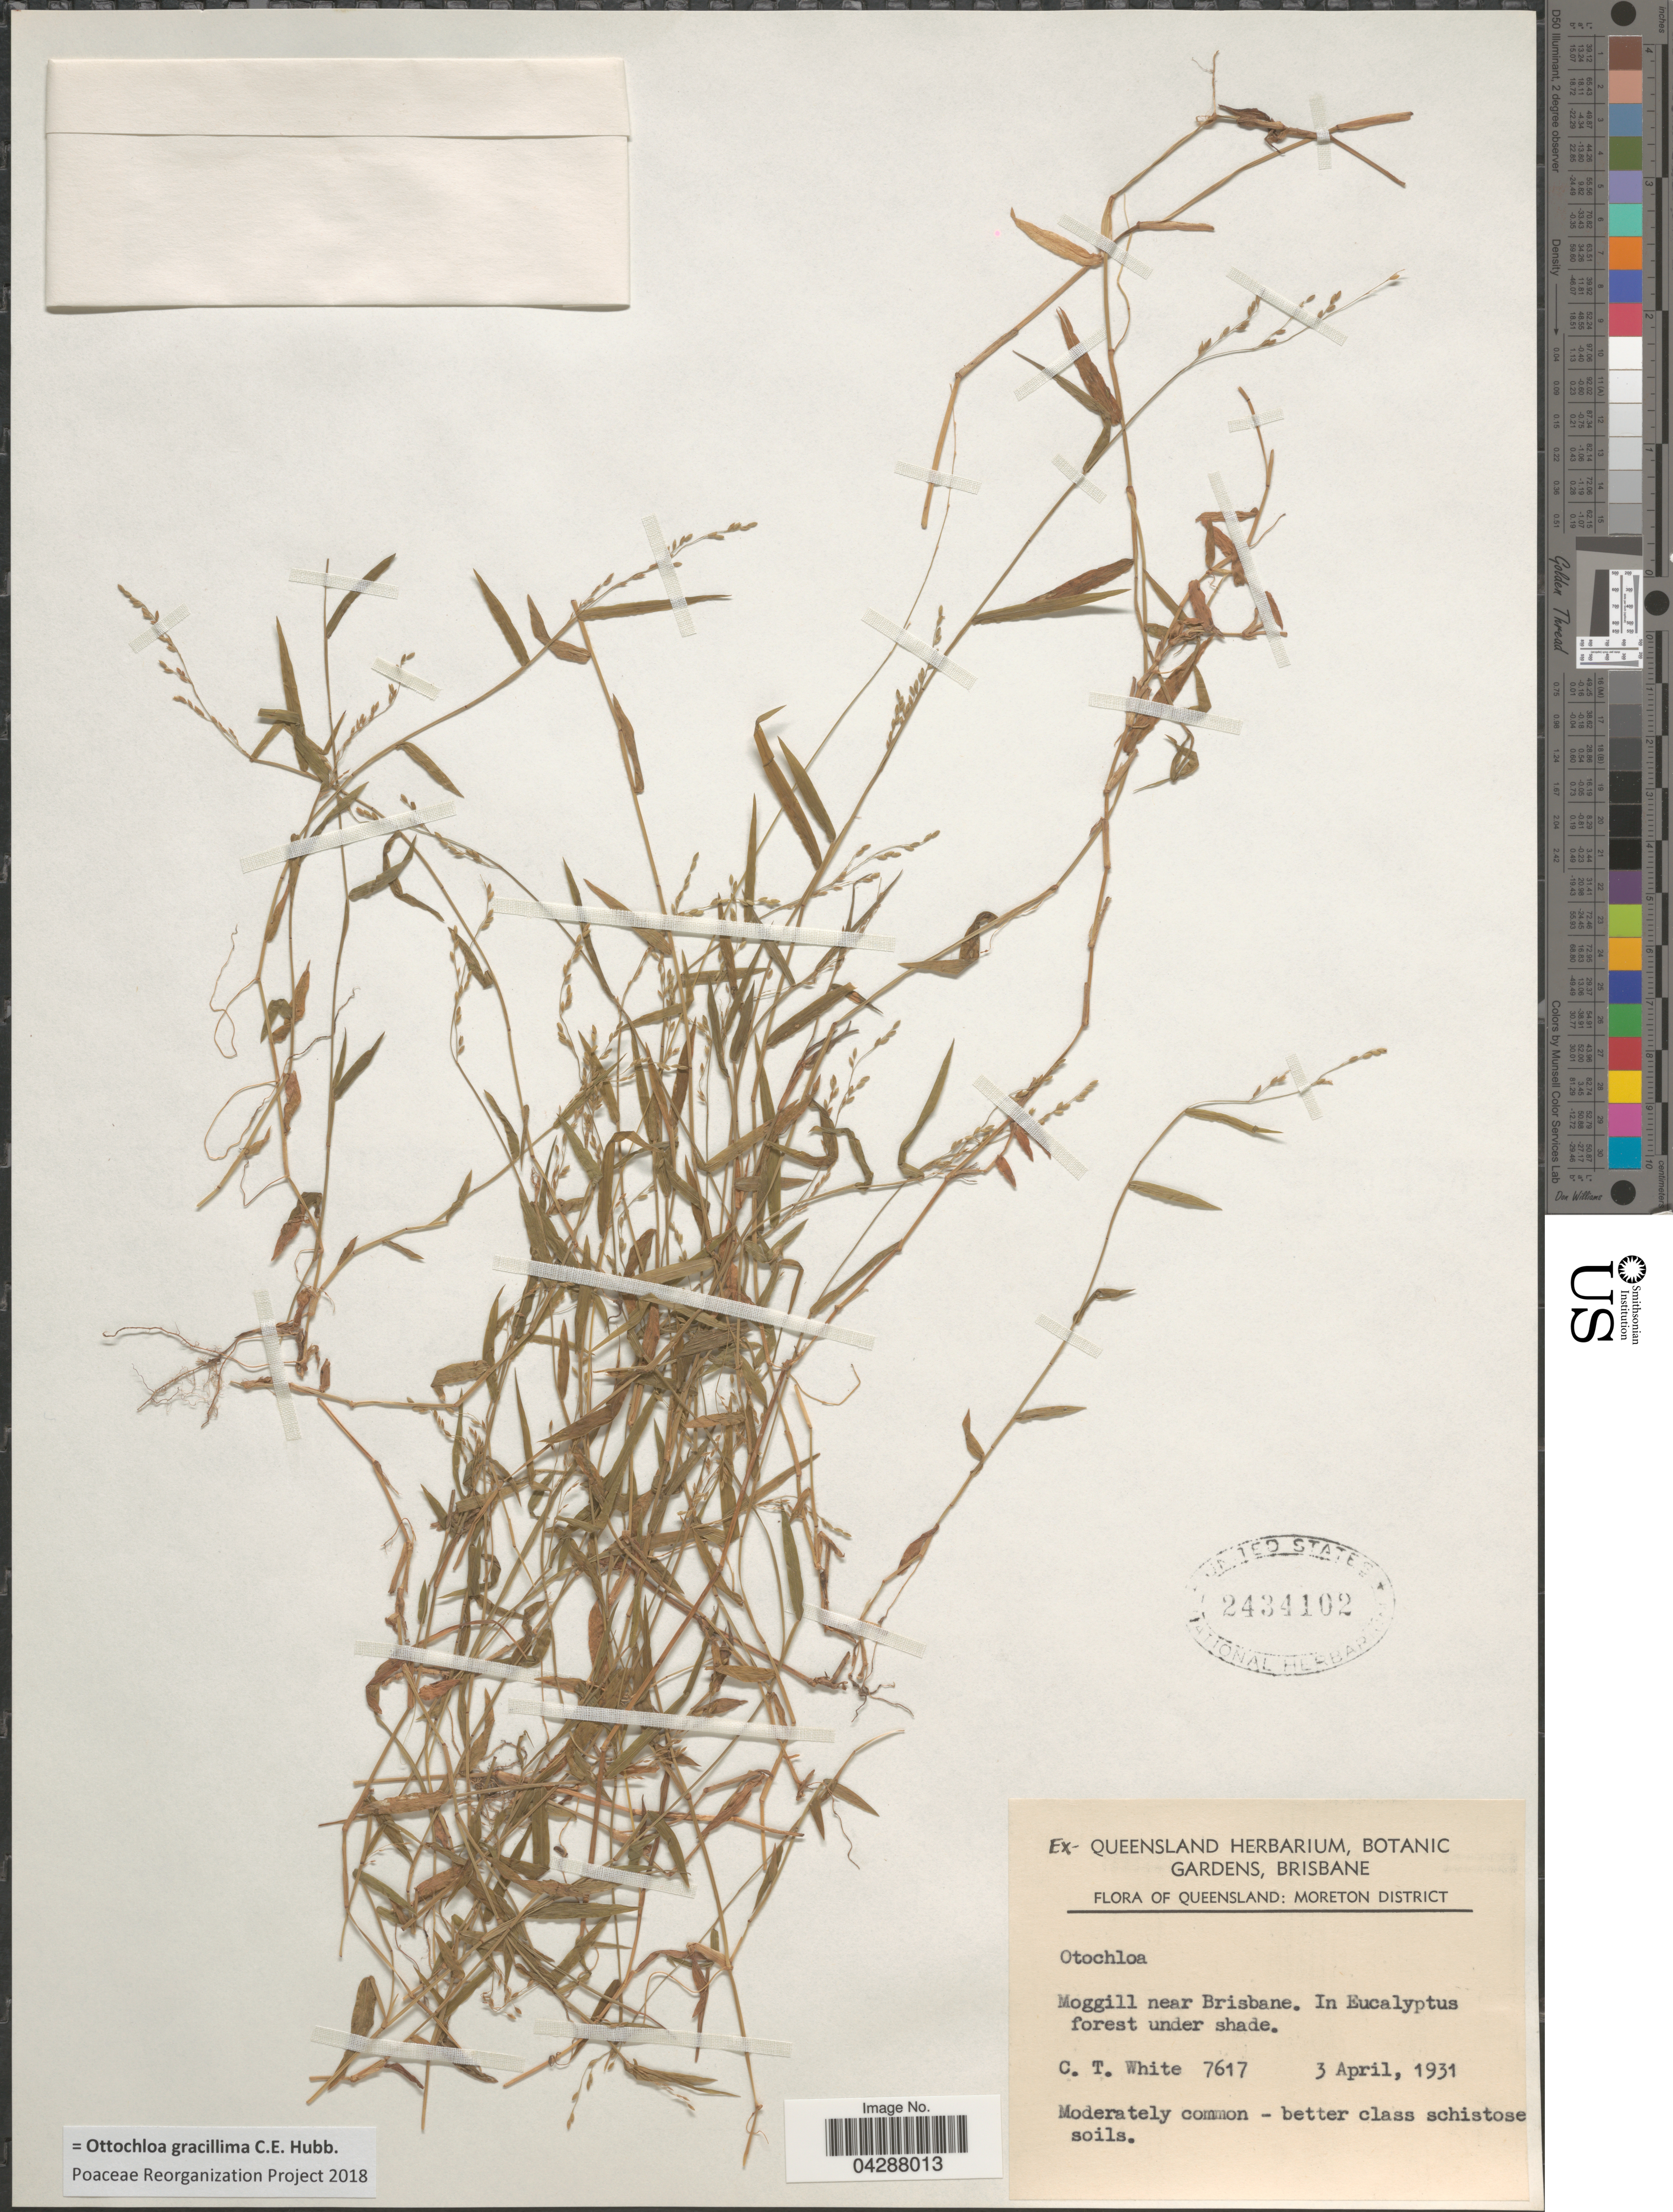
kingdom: Plantae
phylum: Tracheophyta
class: Liliopsida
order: Poales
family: Poaceae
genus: Ottochloa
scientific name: Ottochloa gracillima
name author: C.E. Hubb.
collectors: C. T. White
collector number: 7617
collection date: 1931-04-03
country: Australia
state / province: Queensland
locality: Moreton District. Moggill near Brisbane.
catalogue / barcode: US 2434102